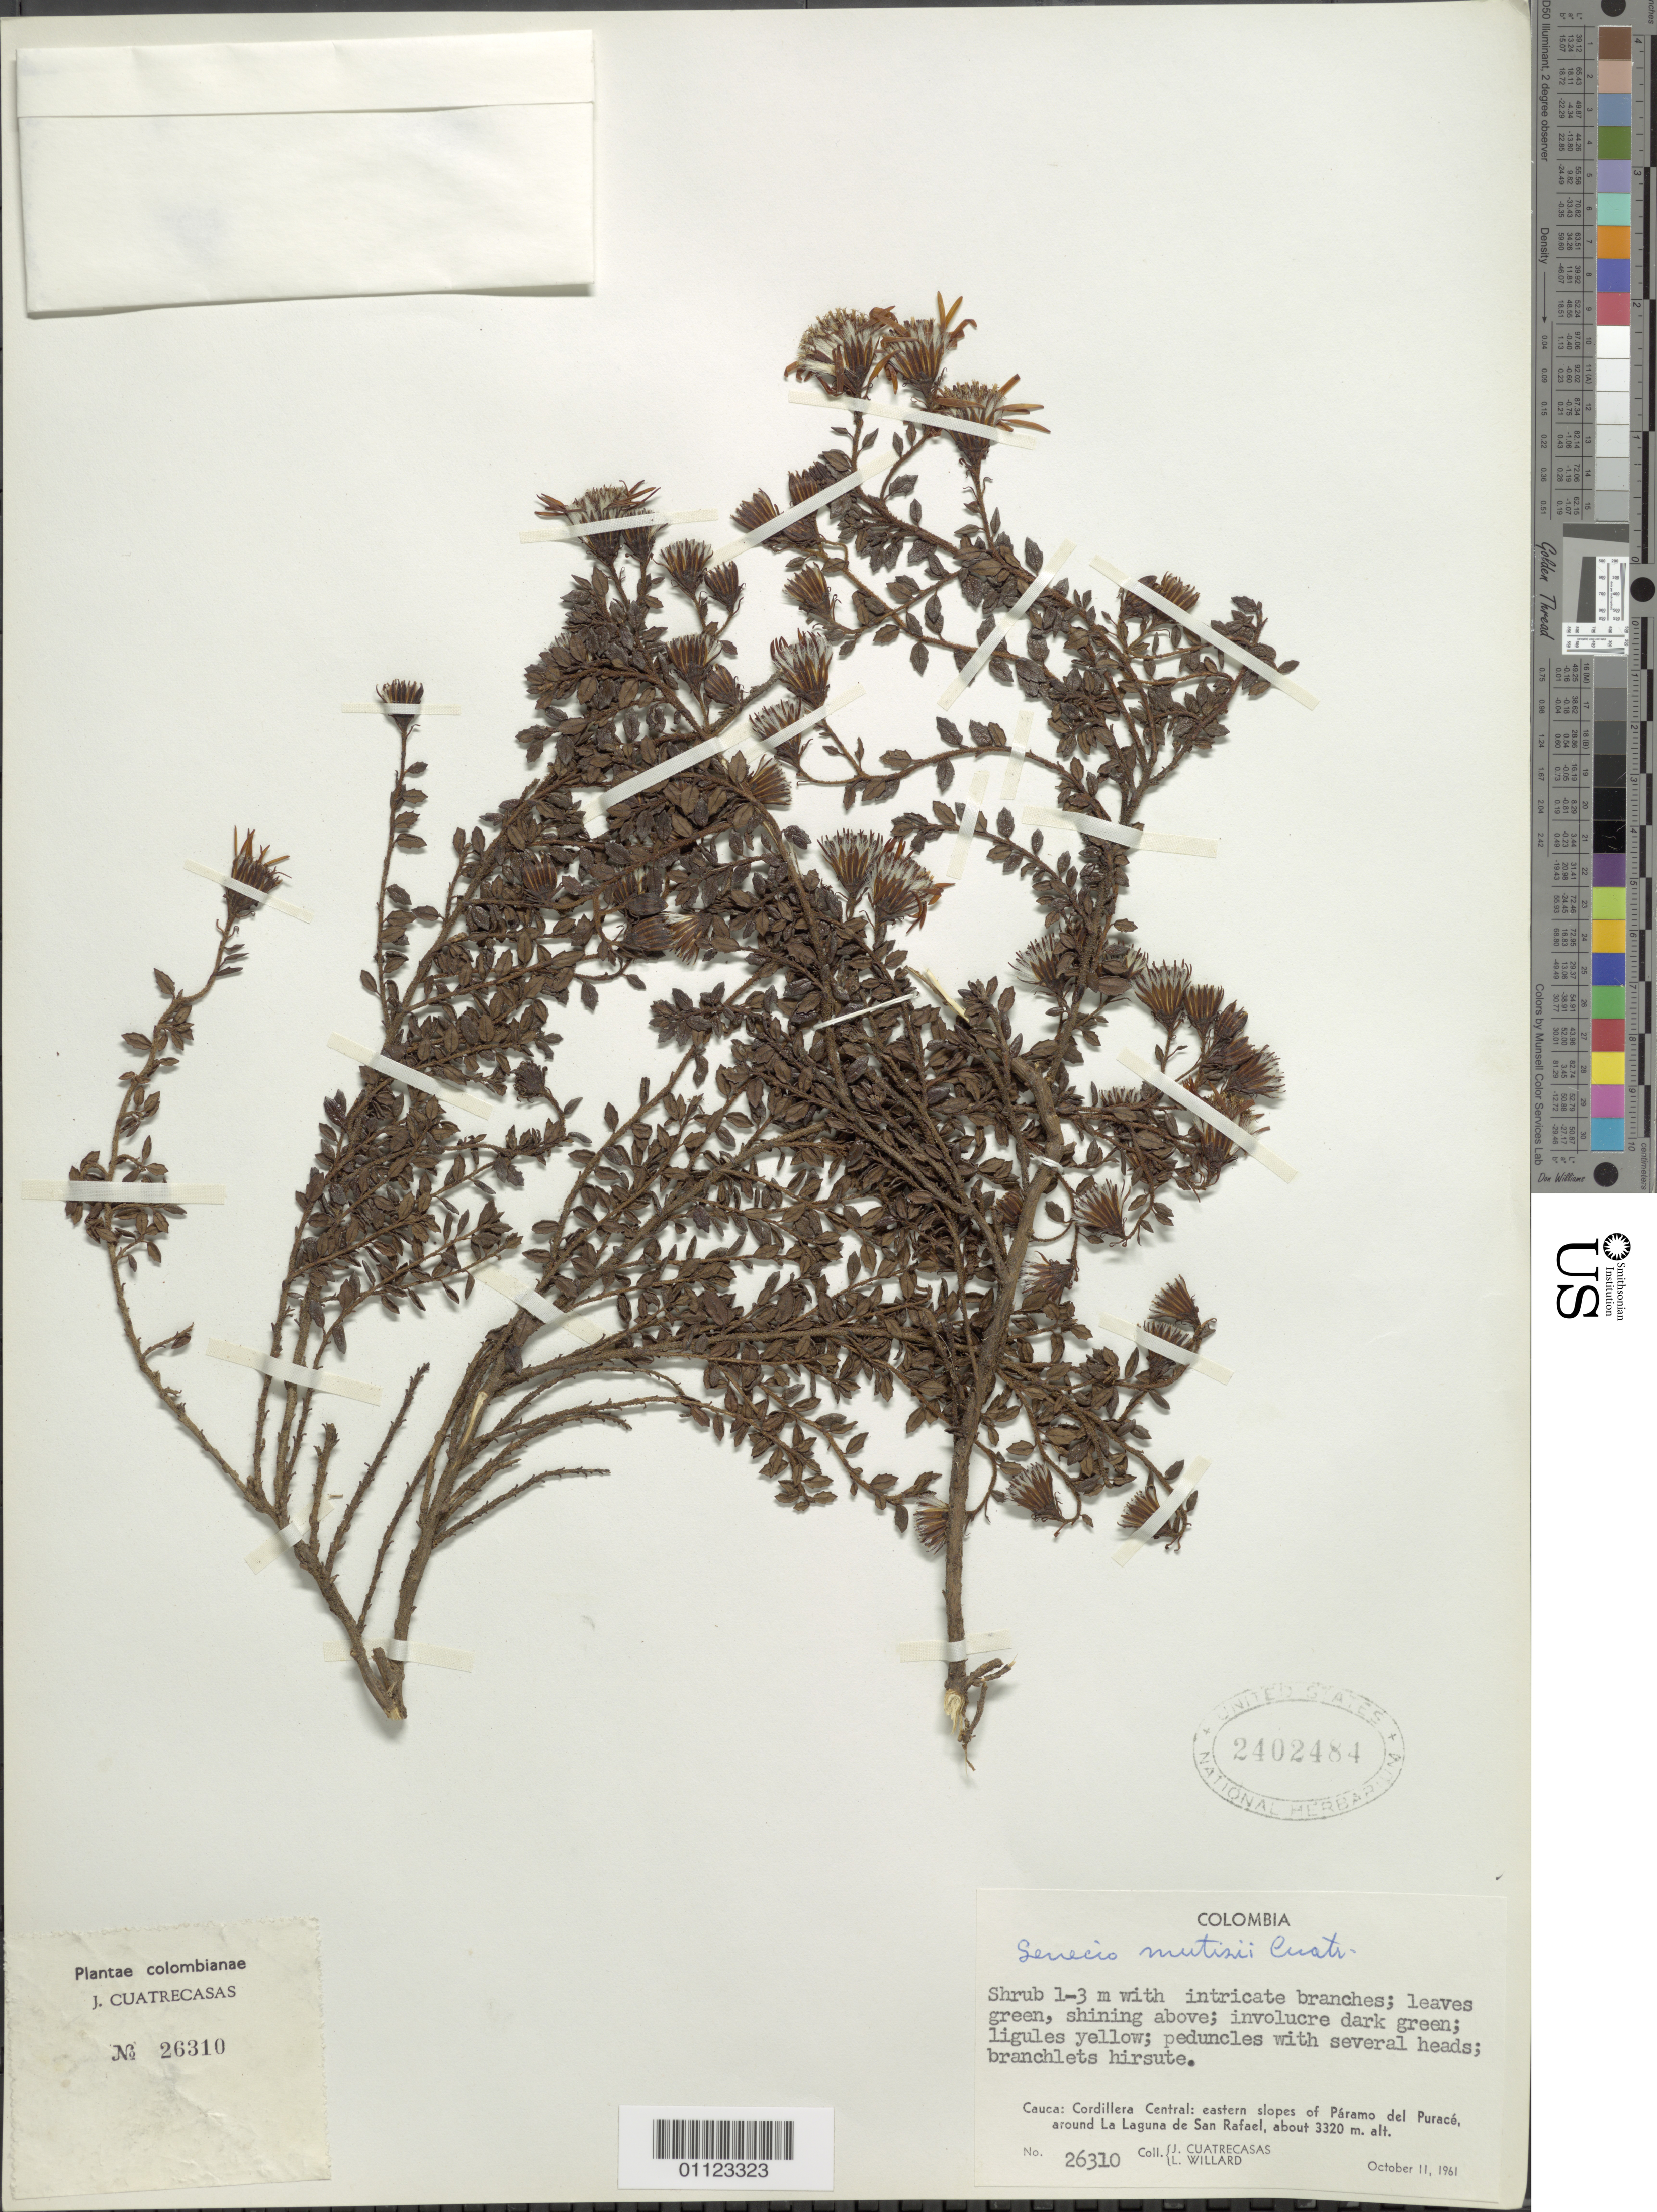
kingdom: Plantae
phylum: Tracheophyta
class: Magnoliopsida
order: Asterales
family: Asteraceae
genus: Pentacalia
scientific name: Pentacalia mutisii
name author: (Cuatrec.) Cuatrec.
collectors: J. Cuatrecasas & L. Willard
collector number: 26310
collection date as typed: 11 Oct 1961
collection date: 1961-10-11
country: Colombia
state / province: Cauca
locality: Cordillera Central: eastern slopes of Páramo del Purace, around la Laguna de San Rafael.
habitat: Paramo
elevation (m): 3320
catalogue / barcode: US 2402484